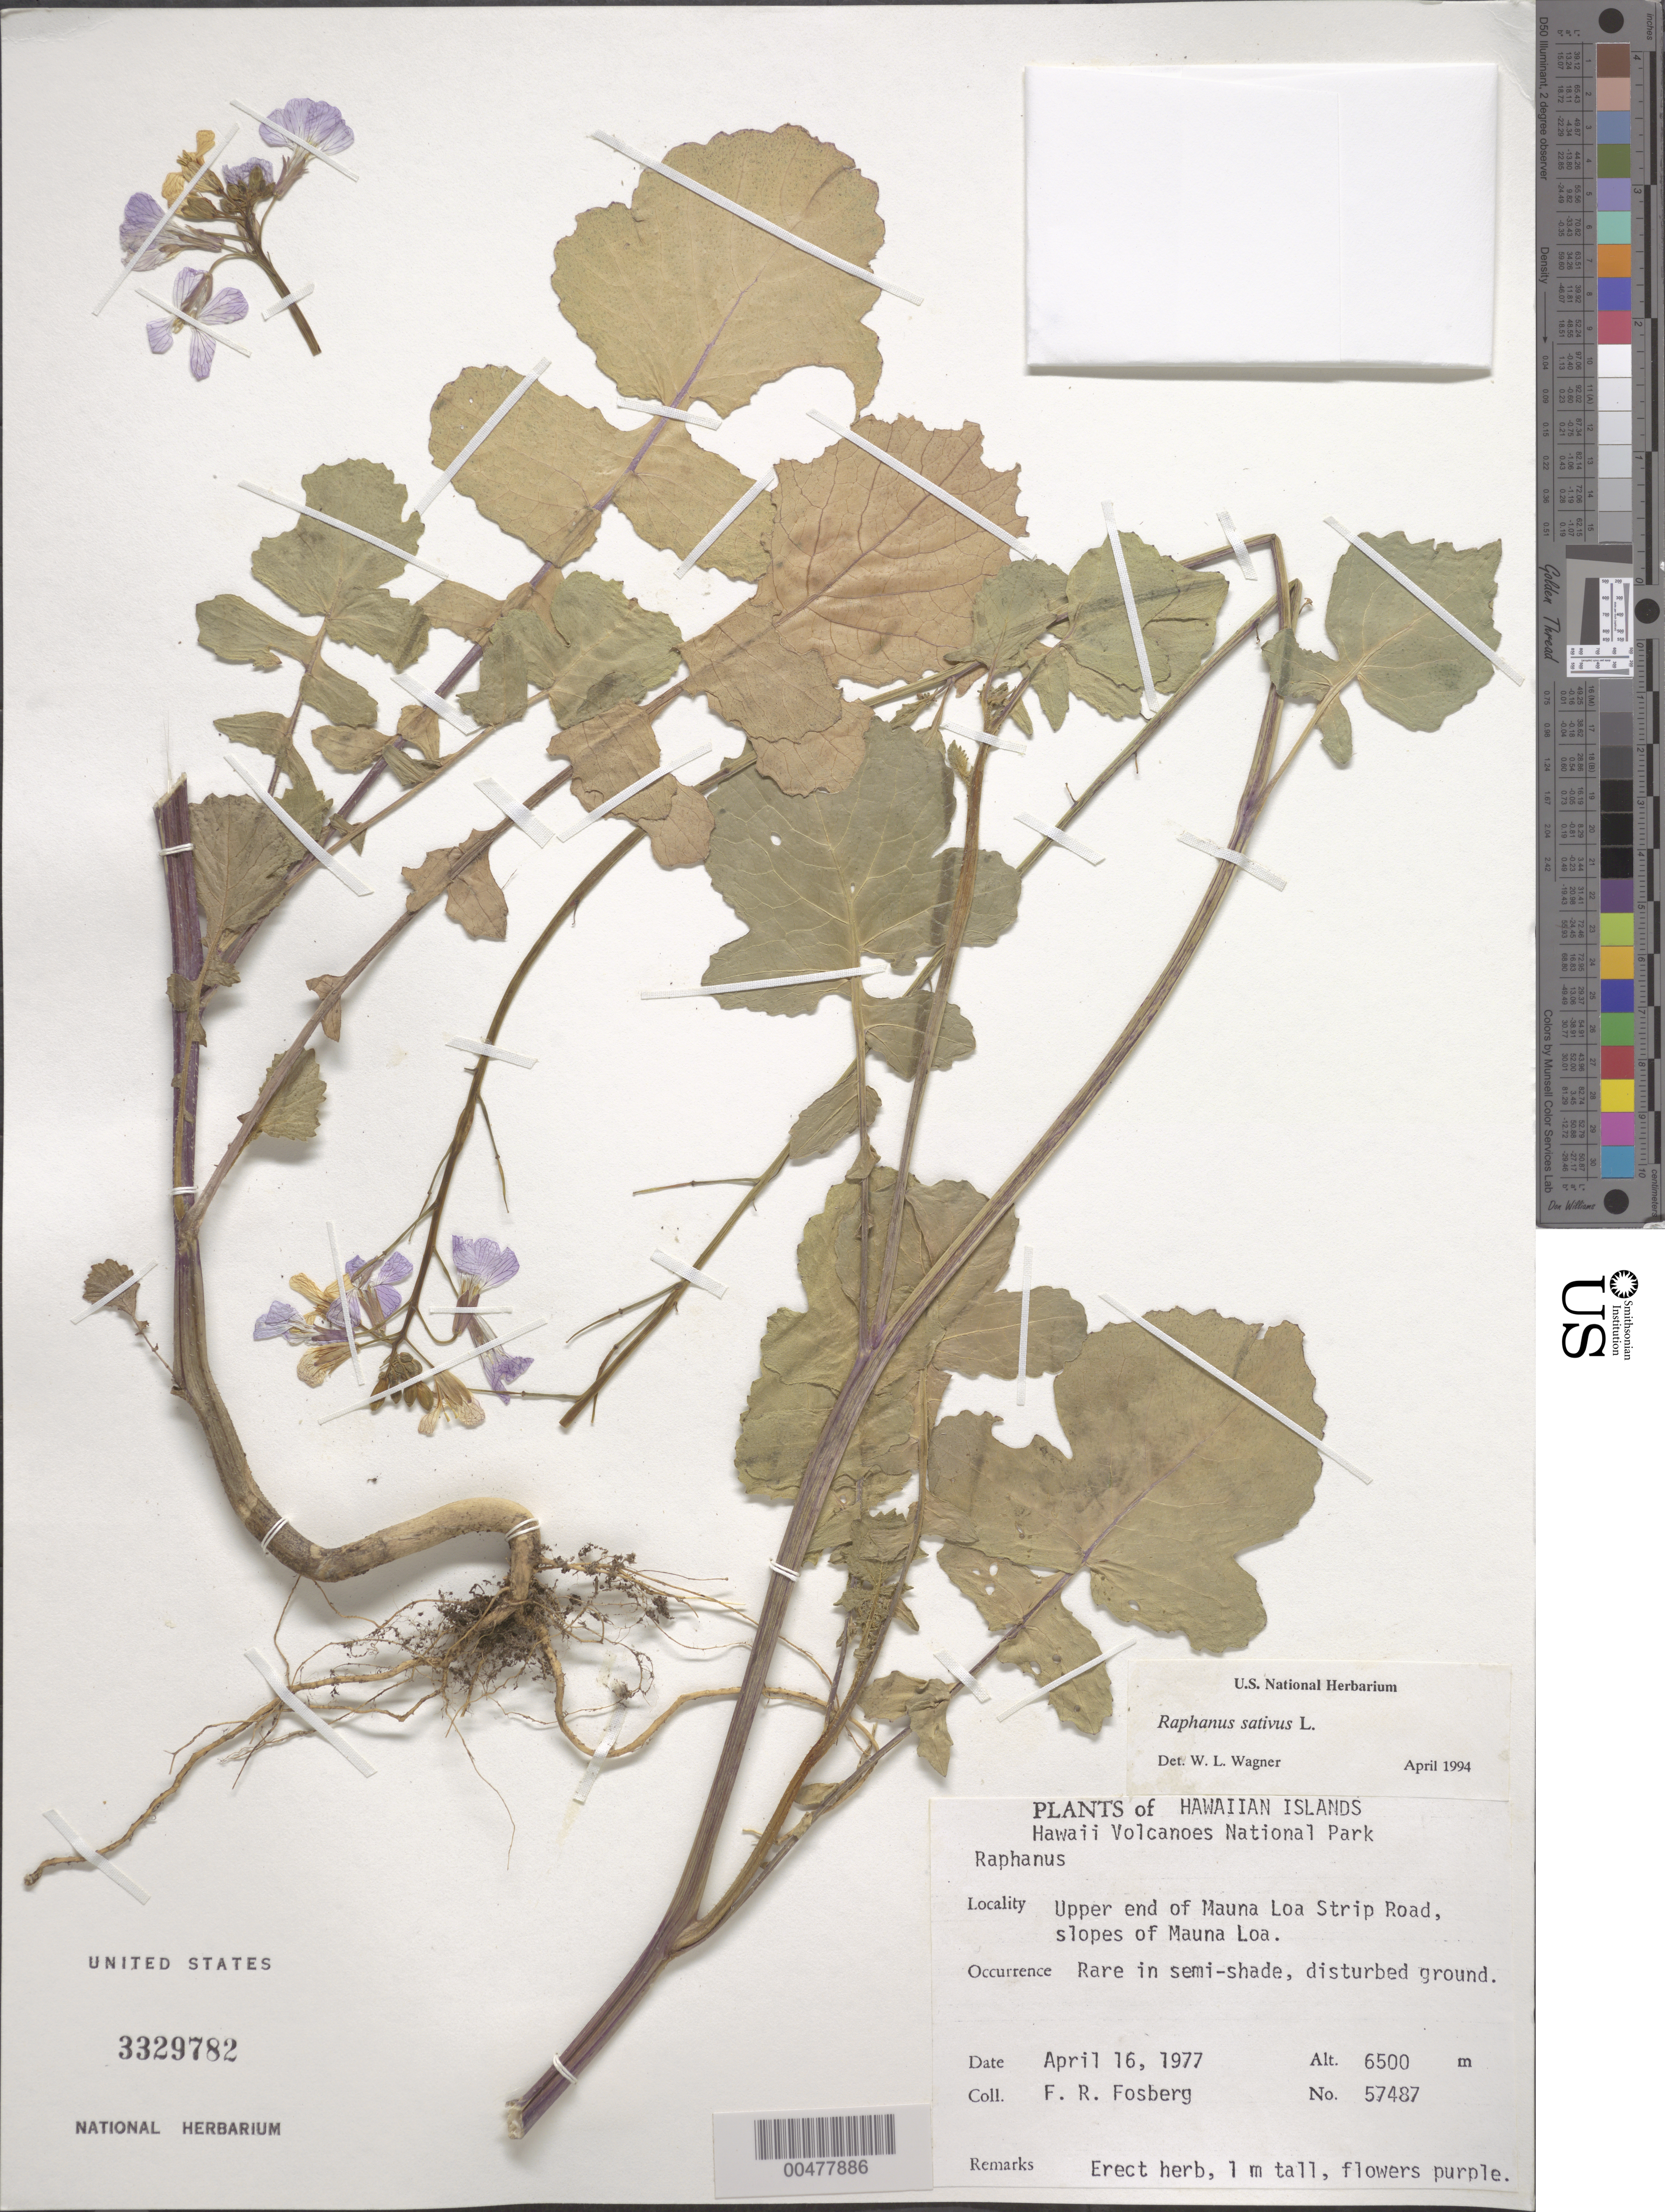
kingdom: Plantae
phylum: Tracheophyta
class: Magnoliopsida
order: Brassicales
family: Brassicaceae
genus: Raphanus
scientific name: Raphanus sativus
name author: L.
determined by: Wagner, W. L., (BOT), Smithsonian Institution - National Museum of Natural History (UNITED STATES)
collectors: F. R. Fosberg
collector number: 57487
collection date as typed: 16 Apr 1977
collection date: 1977-04-16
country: United States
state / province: Hawaii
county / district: Hawaii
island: Hawaii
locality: Hawaii Volcanoes National Park, upper end of Mauna Loa Strip Rd, slopes of Mauna Loa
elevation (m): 1981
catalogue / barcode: US 3329782